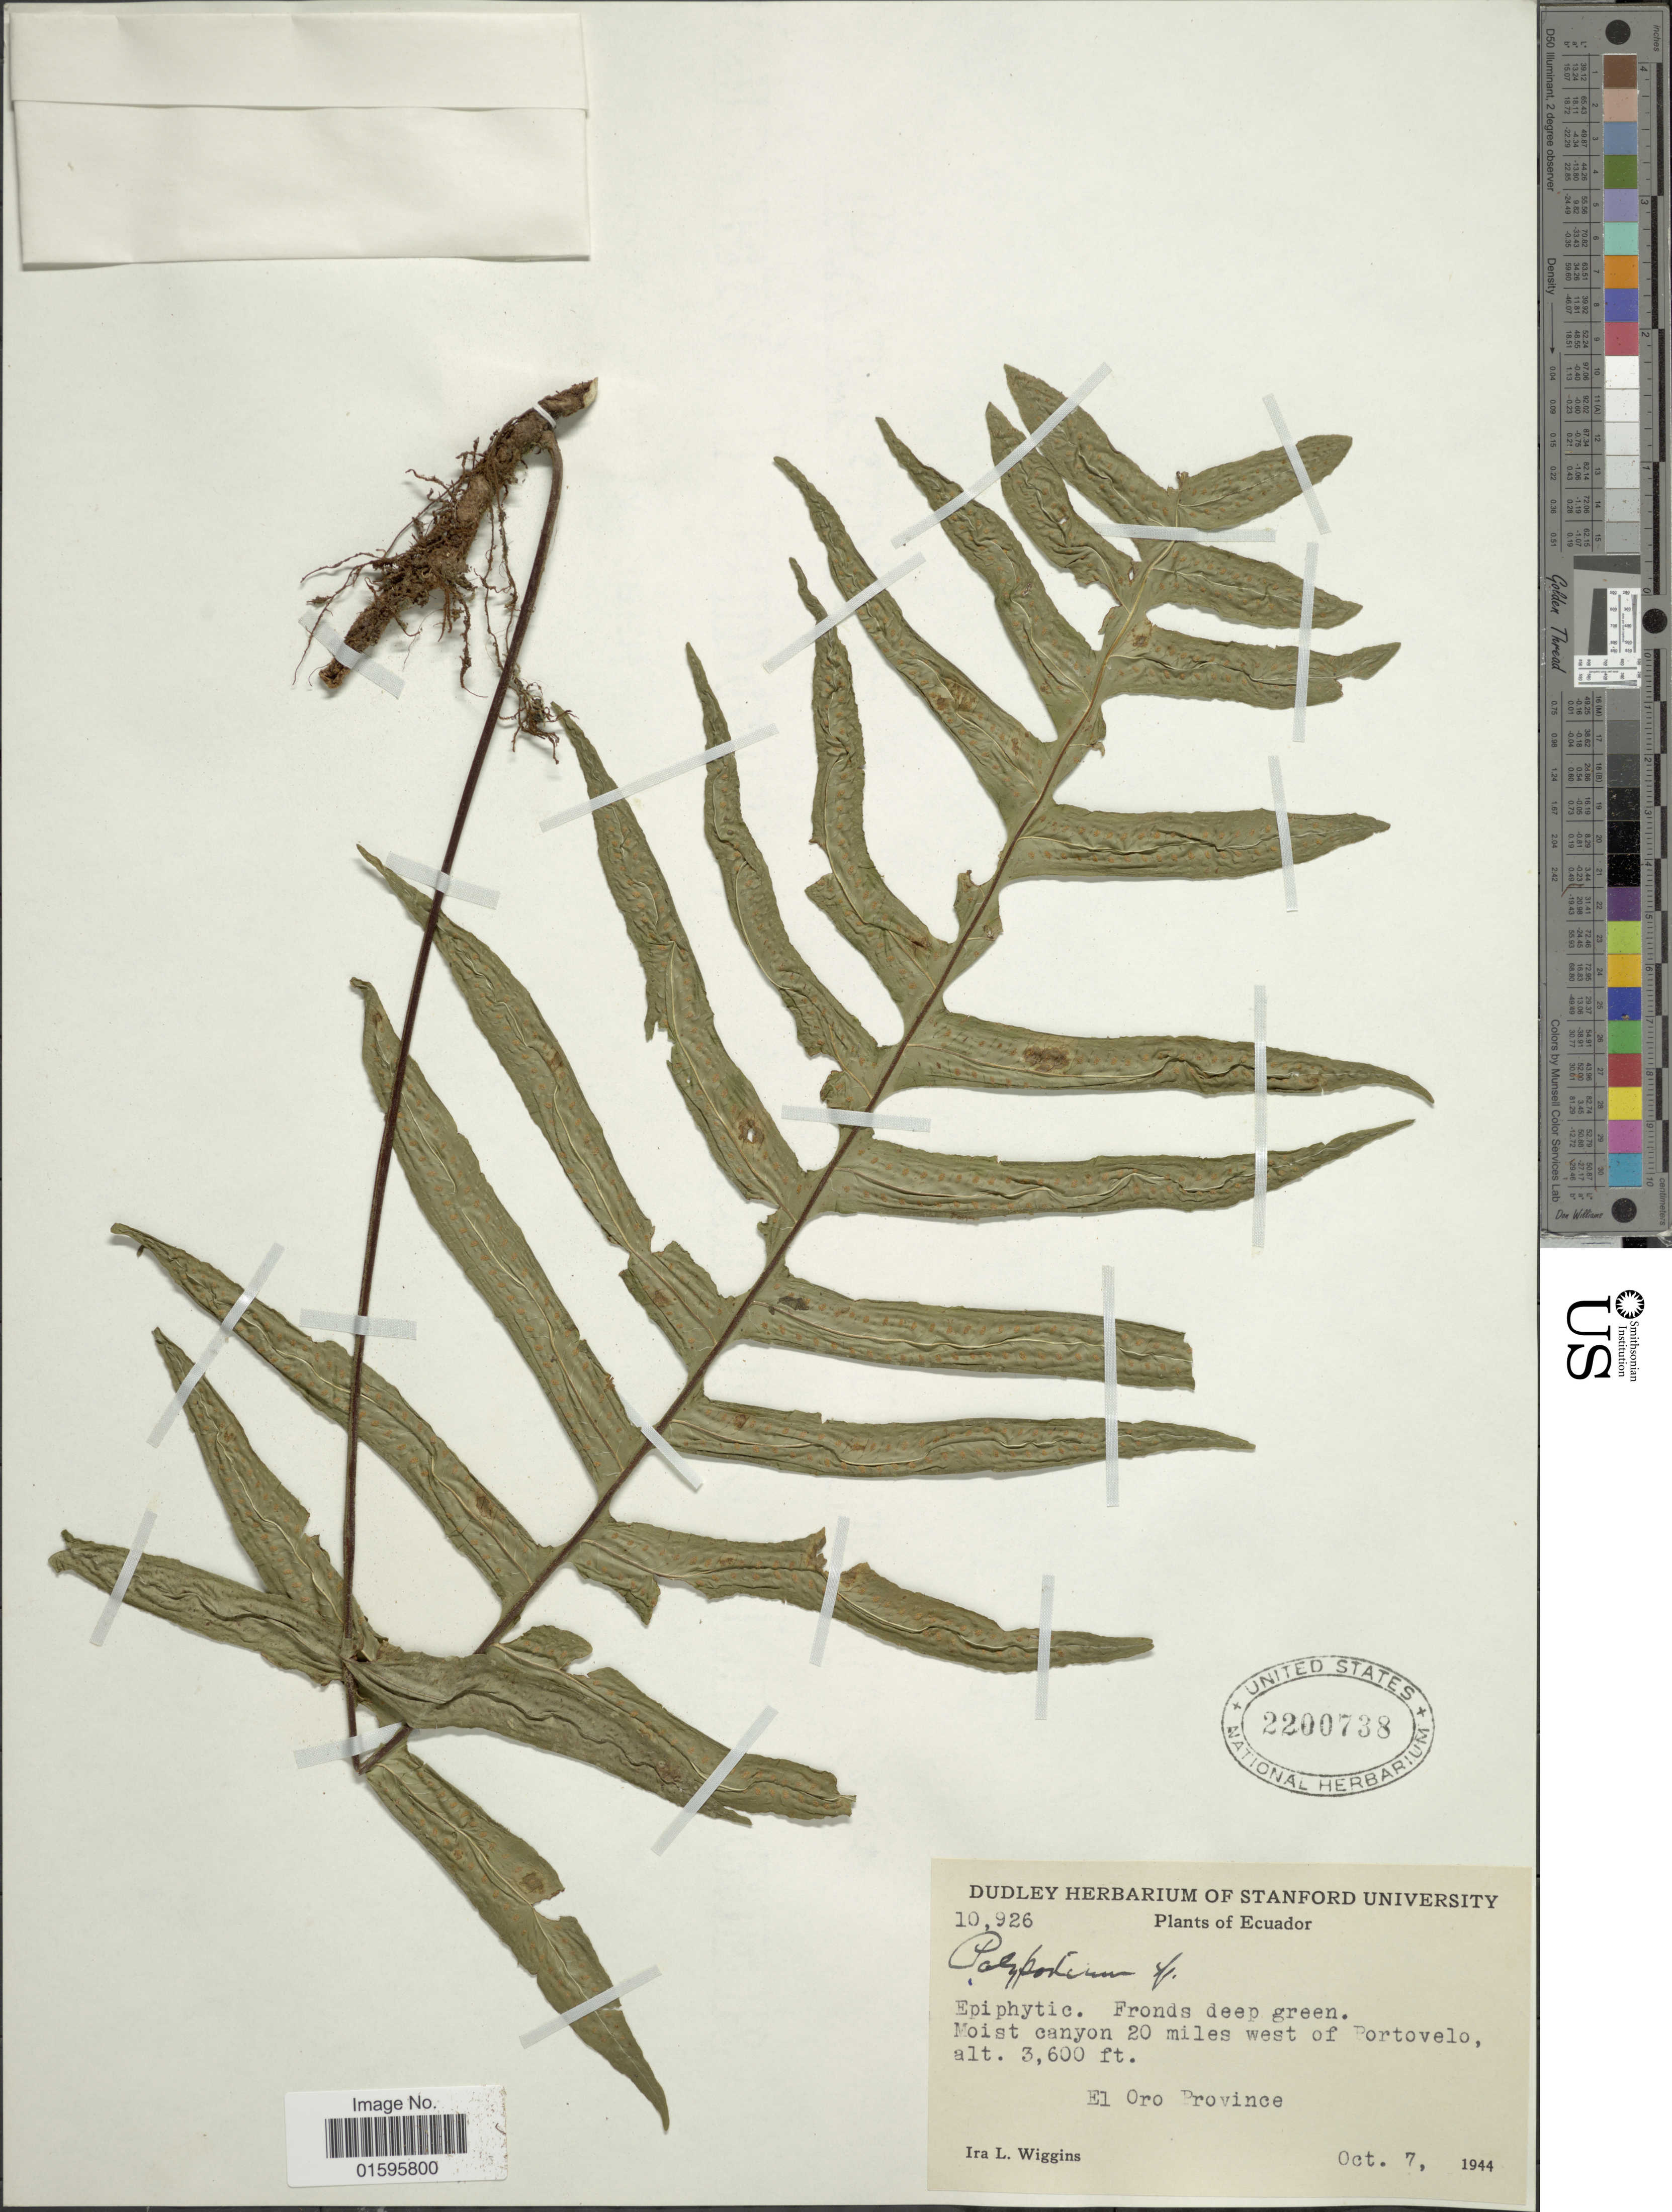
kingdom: Plantae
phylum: Tracheophyta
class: Polypodiopsida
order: Polypodiales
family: Polypodiaceae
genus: Polypodium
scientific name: Polypodium dulce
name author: Poir.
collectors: I. L. Wiggins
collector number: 10926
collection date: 1944-10-07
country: Ecuador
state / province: El Oro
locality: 20 miles west of Portovelo, El Oro Province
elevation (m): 1097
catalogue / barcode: US 2200738